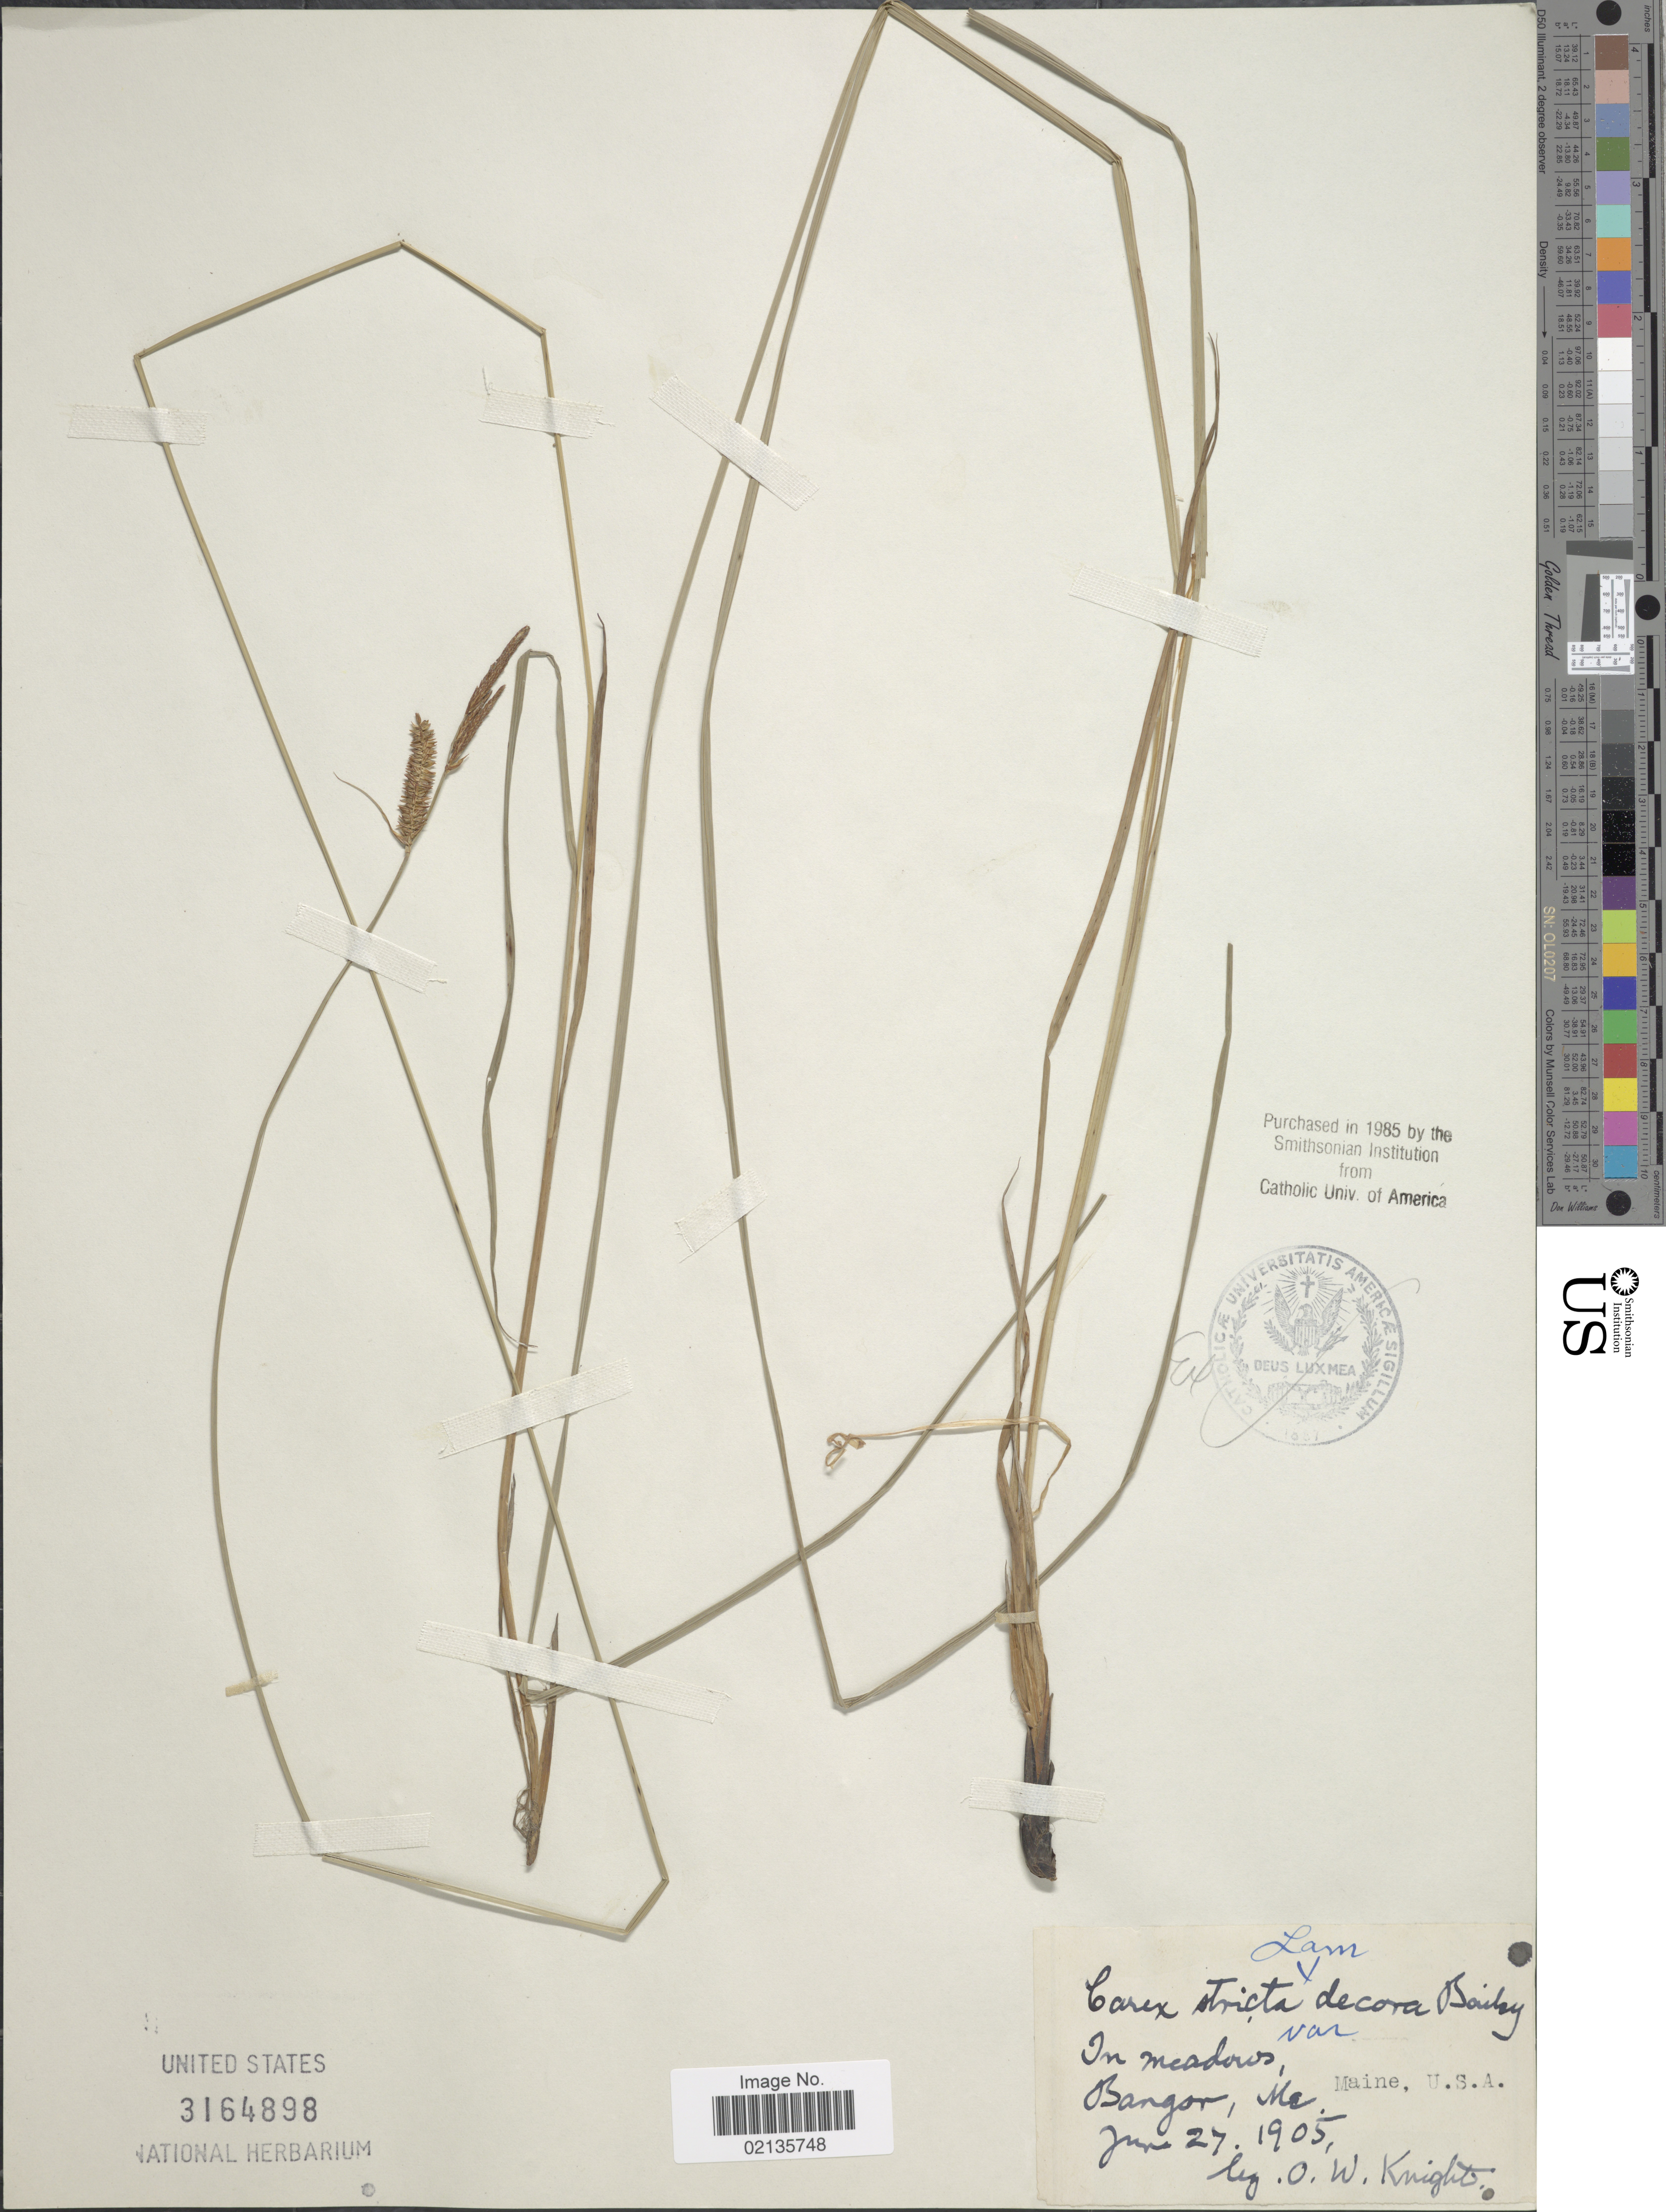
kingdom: Plantae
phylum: Tracheophyta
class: Liliopsida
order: Poales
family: Cyperaceae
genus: Carex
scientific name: Carex stricta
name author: Lam.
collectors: O. Knight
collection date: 1905-06-27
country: United States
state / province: Maine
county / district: Penobscot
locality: Bangor, Me.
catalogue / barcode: US 3164898